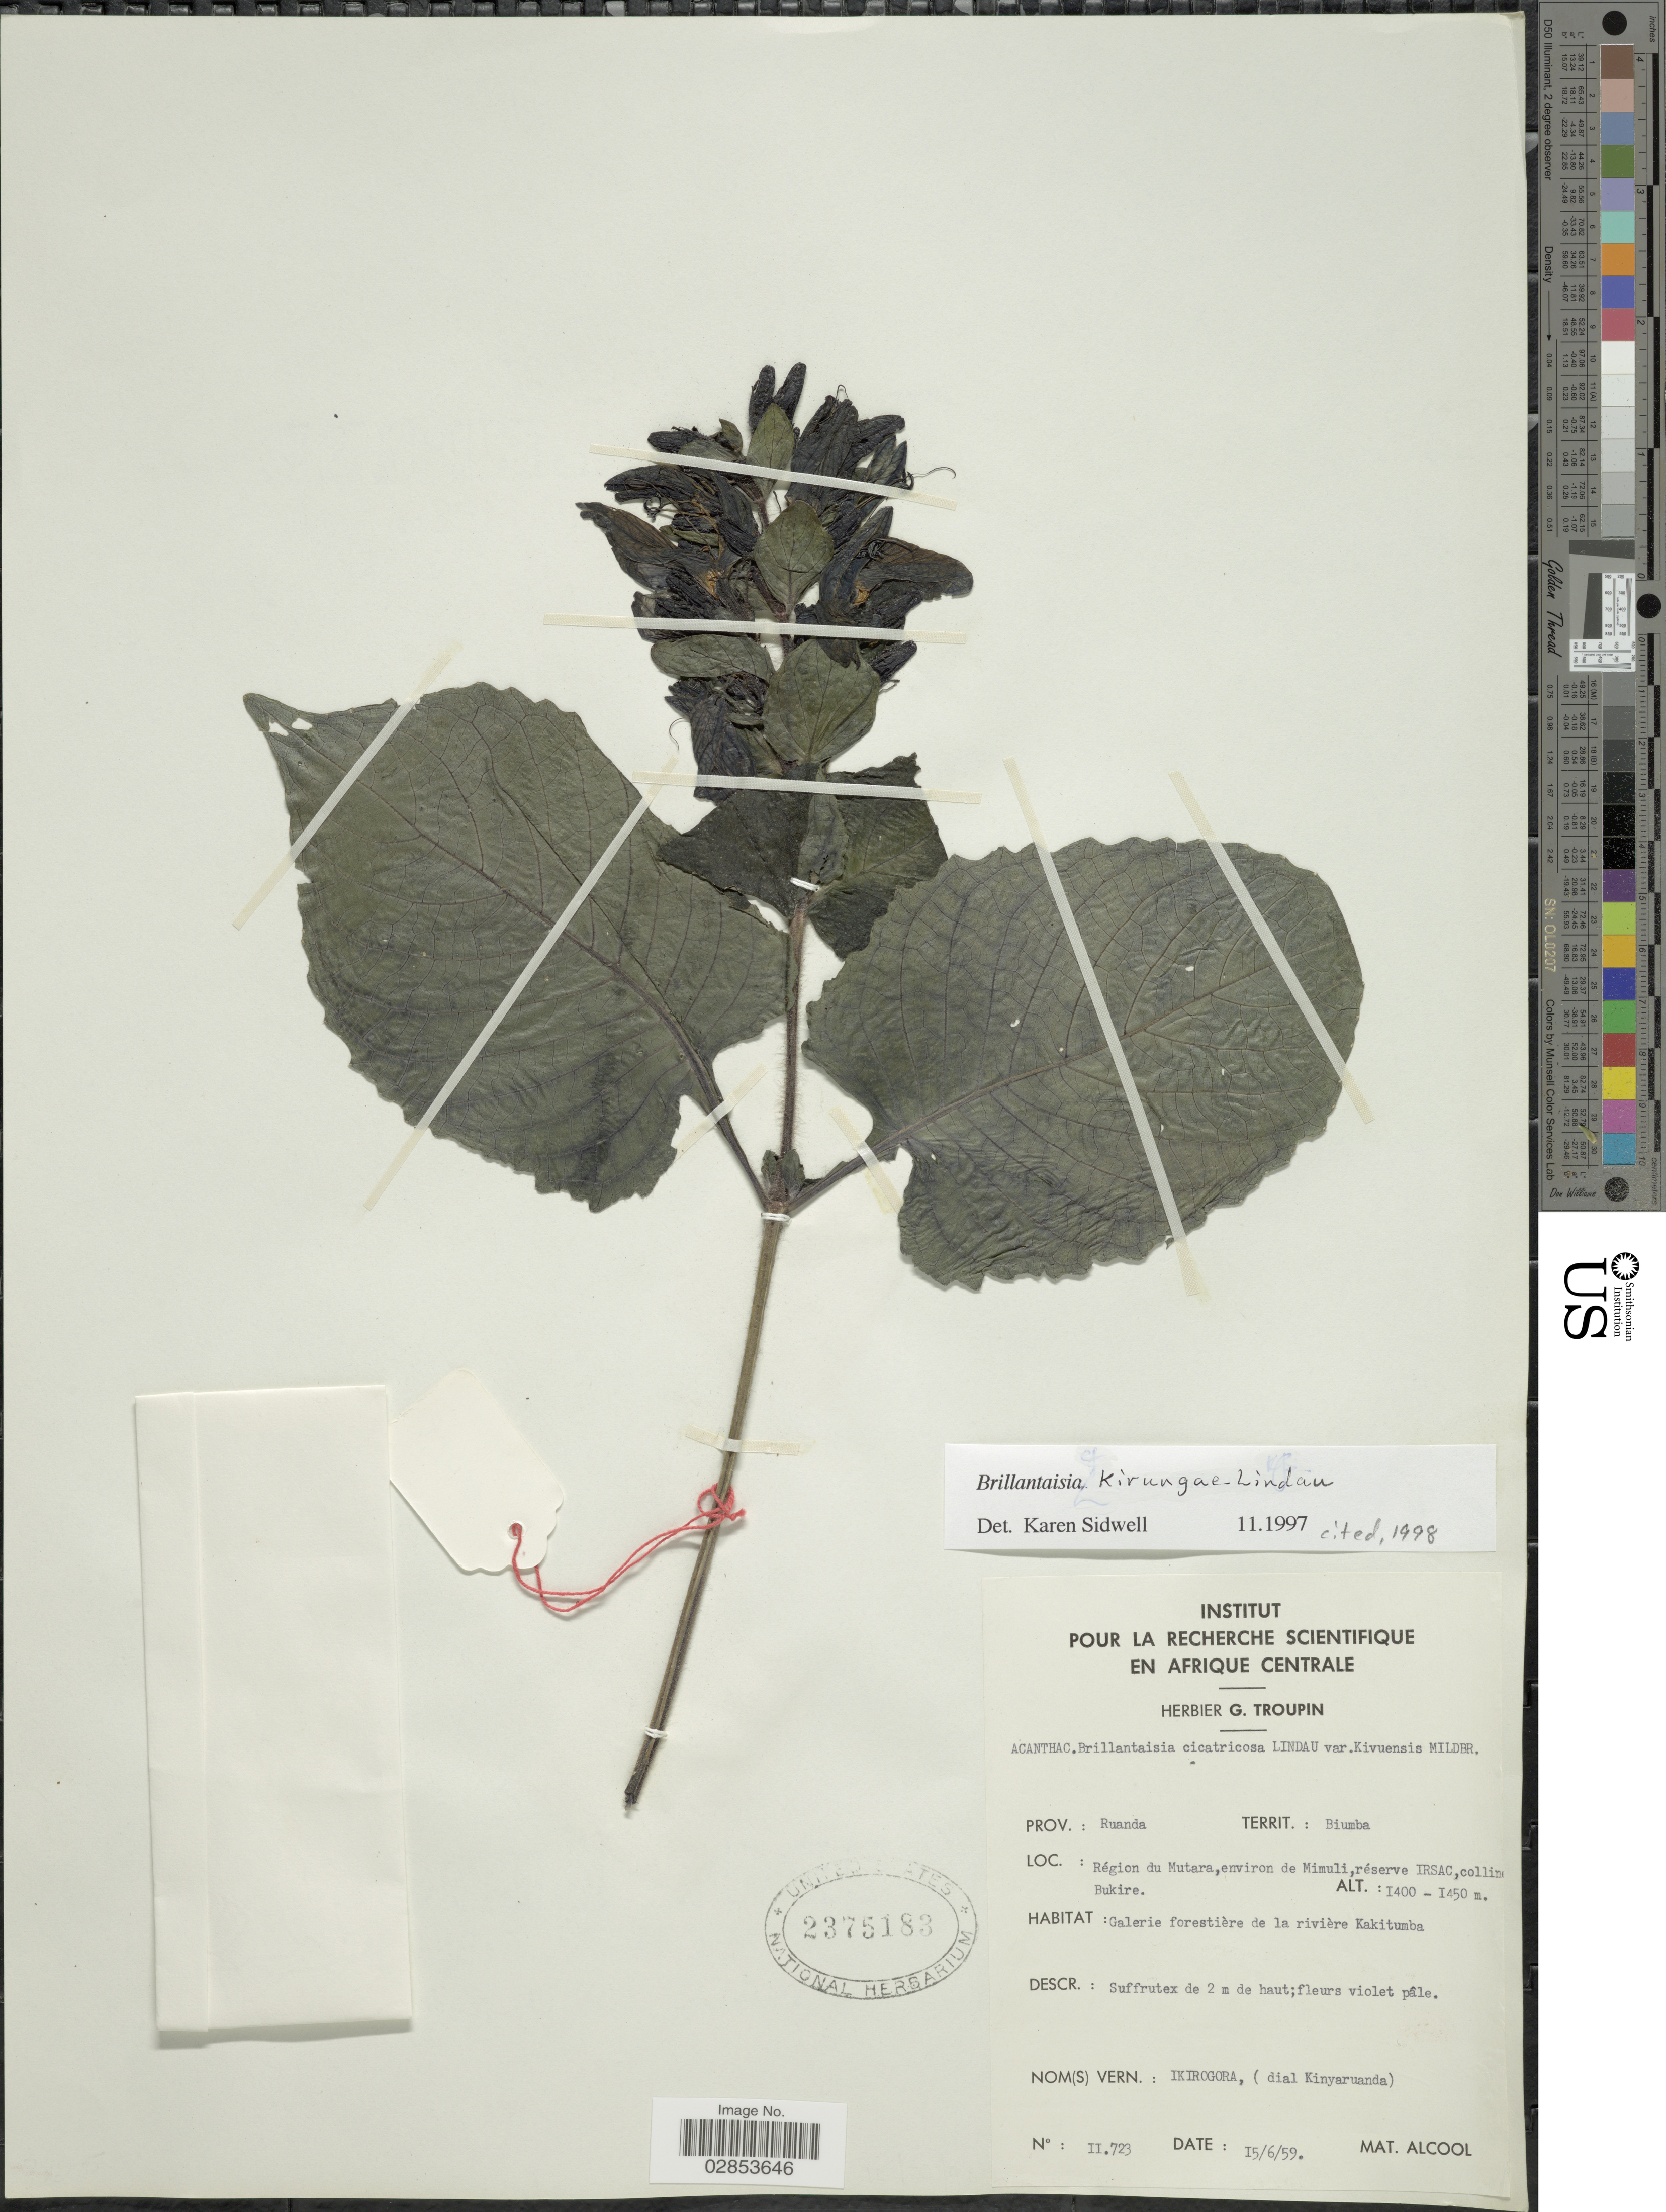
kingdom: Plantae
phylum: Tracheophyta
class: Magnoliopsida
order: Lamiales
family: Acanthaceae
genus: Brillantaisia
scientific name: Brillantaisia kirungae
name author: Lindau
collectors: G. Troupin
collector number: II723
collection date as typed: Transcribed d/m/y: 15/6/59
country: Rwanda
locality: Territ.: Biumba. Région du Mutara, environ de Mimuli, réserve IRSAC, colline Bukire. Galerie forestière de la rivière Kakitumba.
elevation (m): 1400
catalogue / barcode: US 2375183